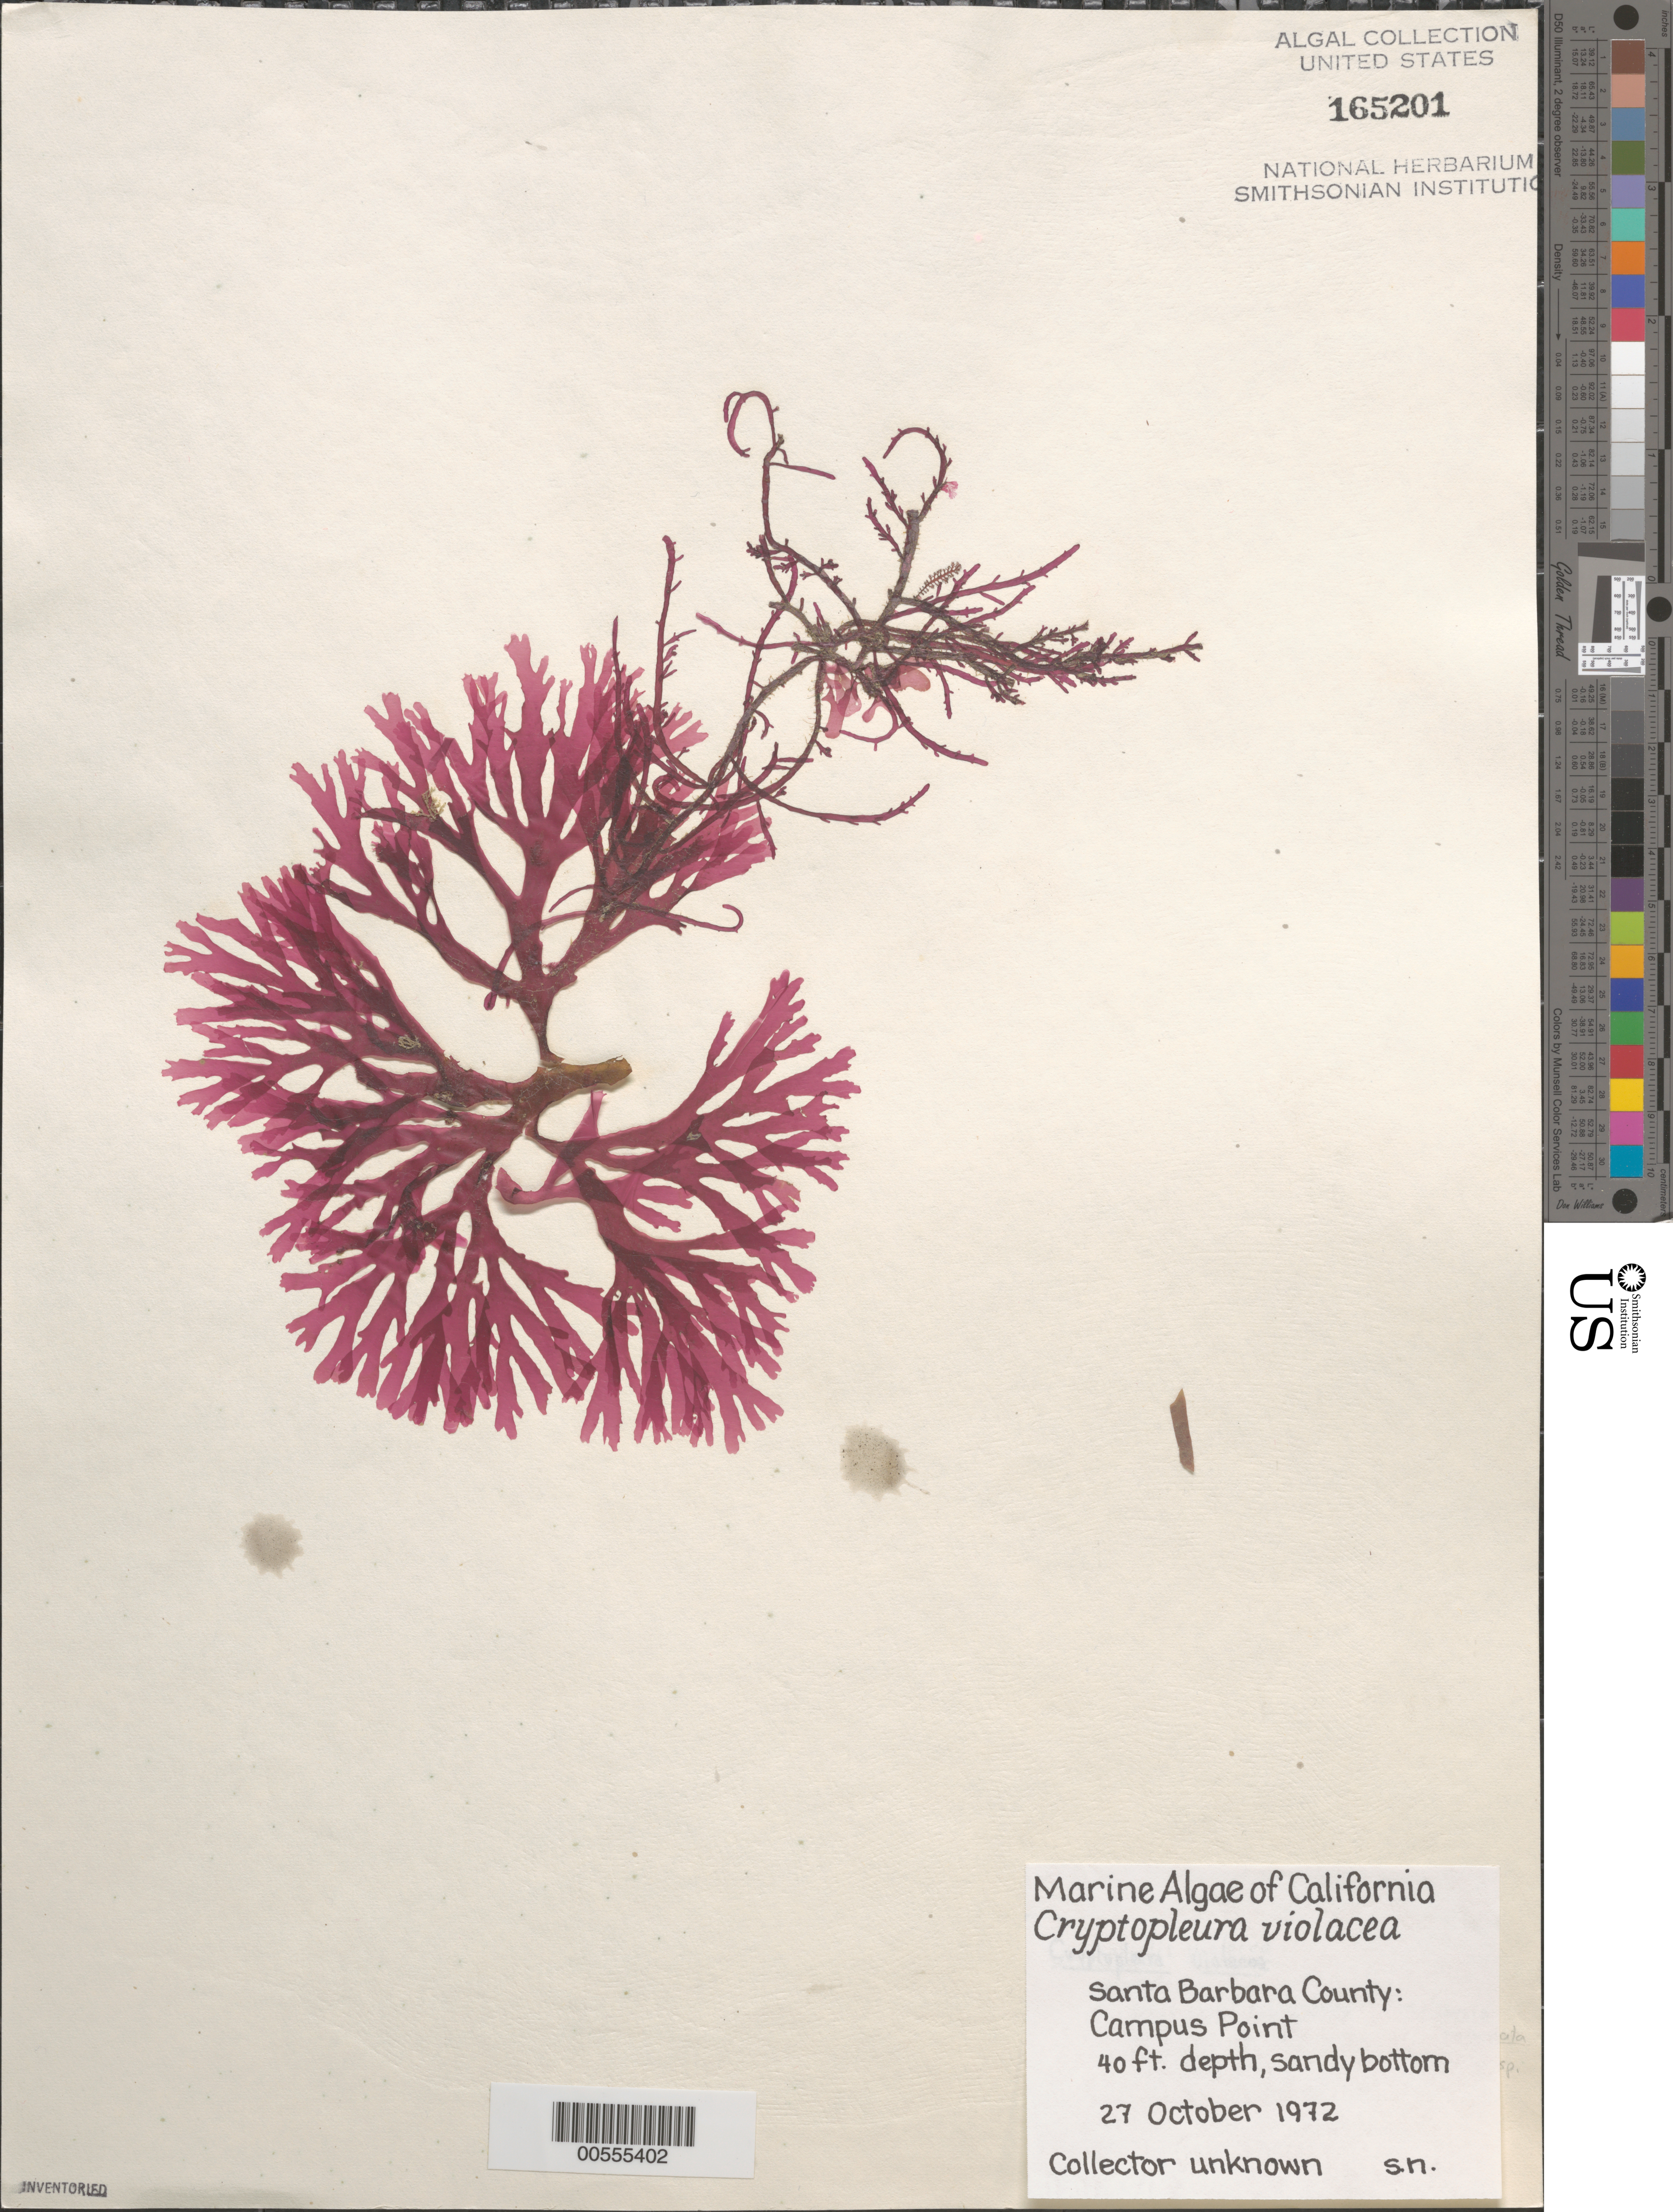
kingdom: Plantae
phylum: Rhodophyta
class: Florideophyceae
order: Ceramiales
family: Delesseriaceae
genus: Cryptopleura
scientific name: Cryptopleura violacea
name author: (J. Ag.) Kylin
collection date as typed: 27 Oct 1972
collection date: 1972-10-27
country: United States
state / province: California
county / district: Santa Barbara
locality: Campus Point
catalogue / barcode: US 165201